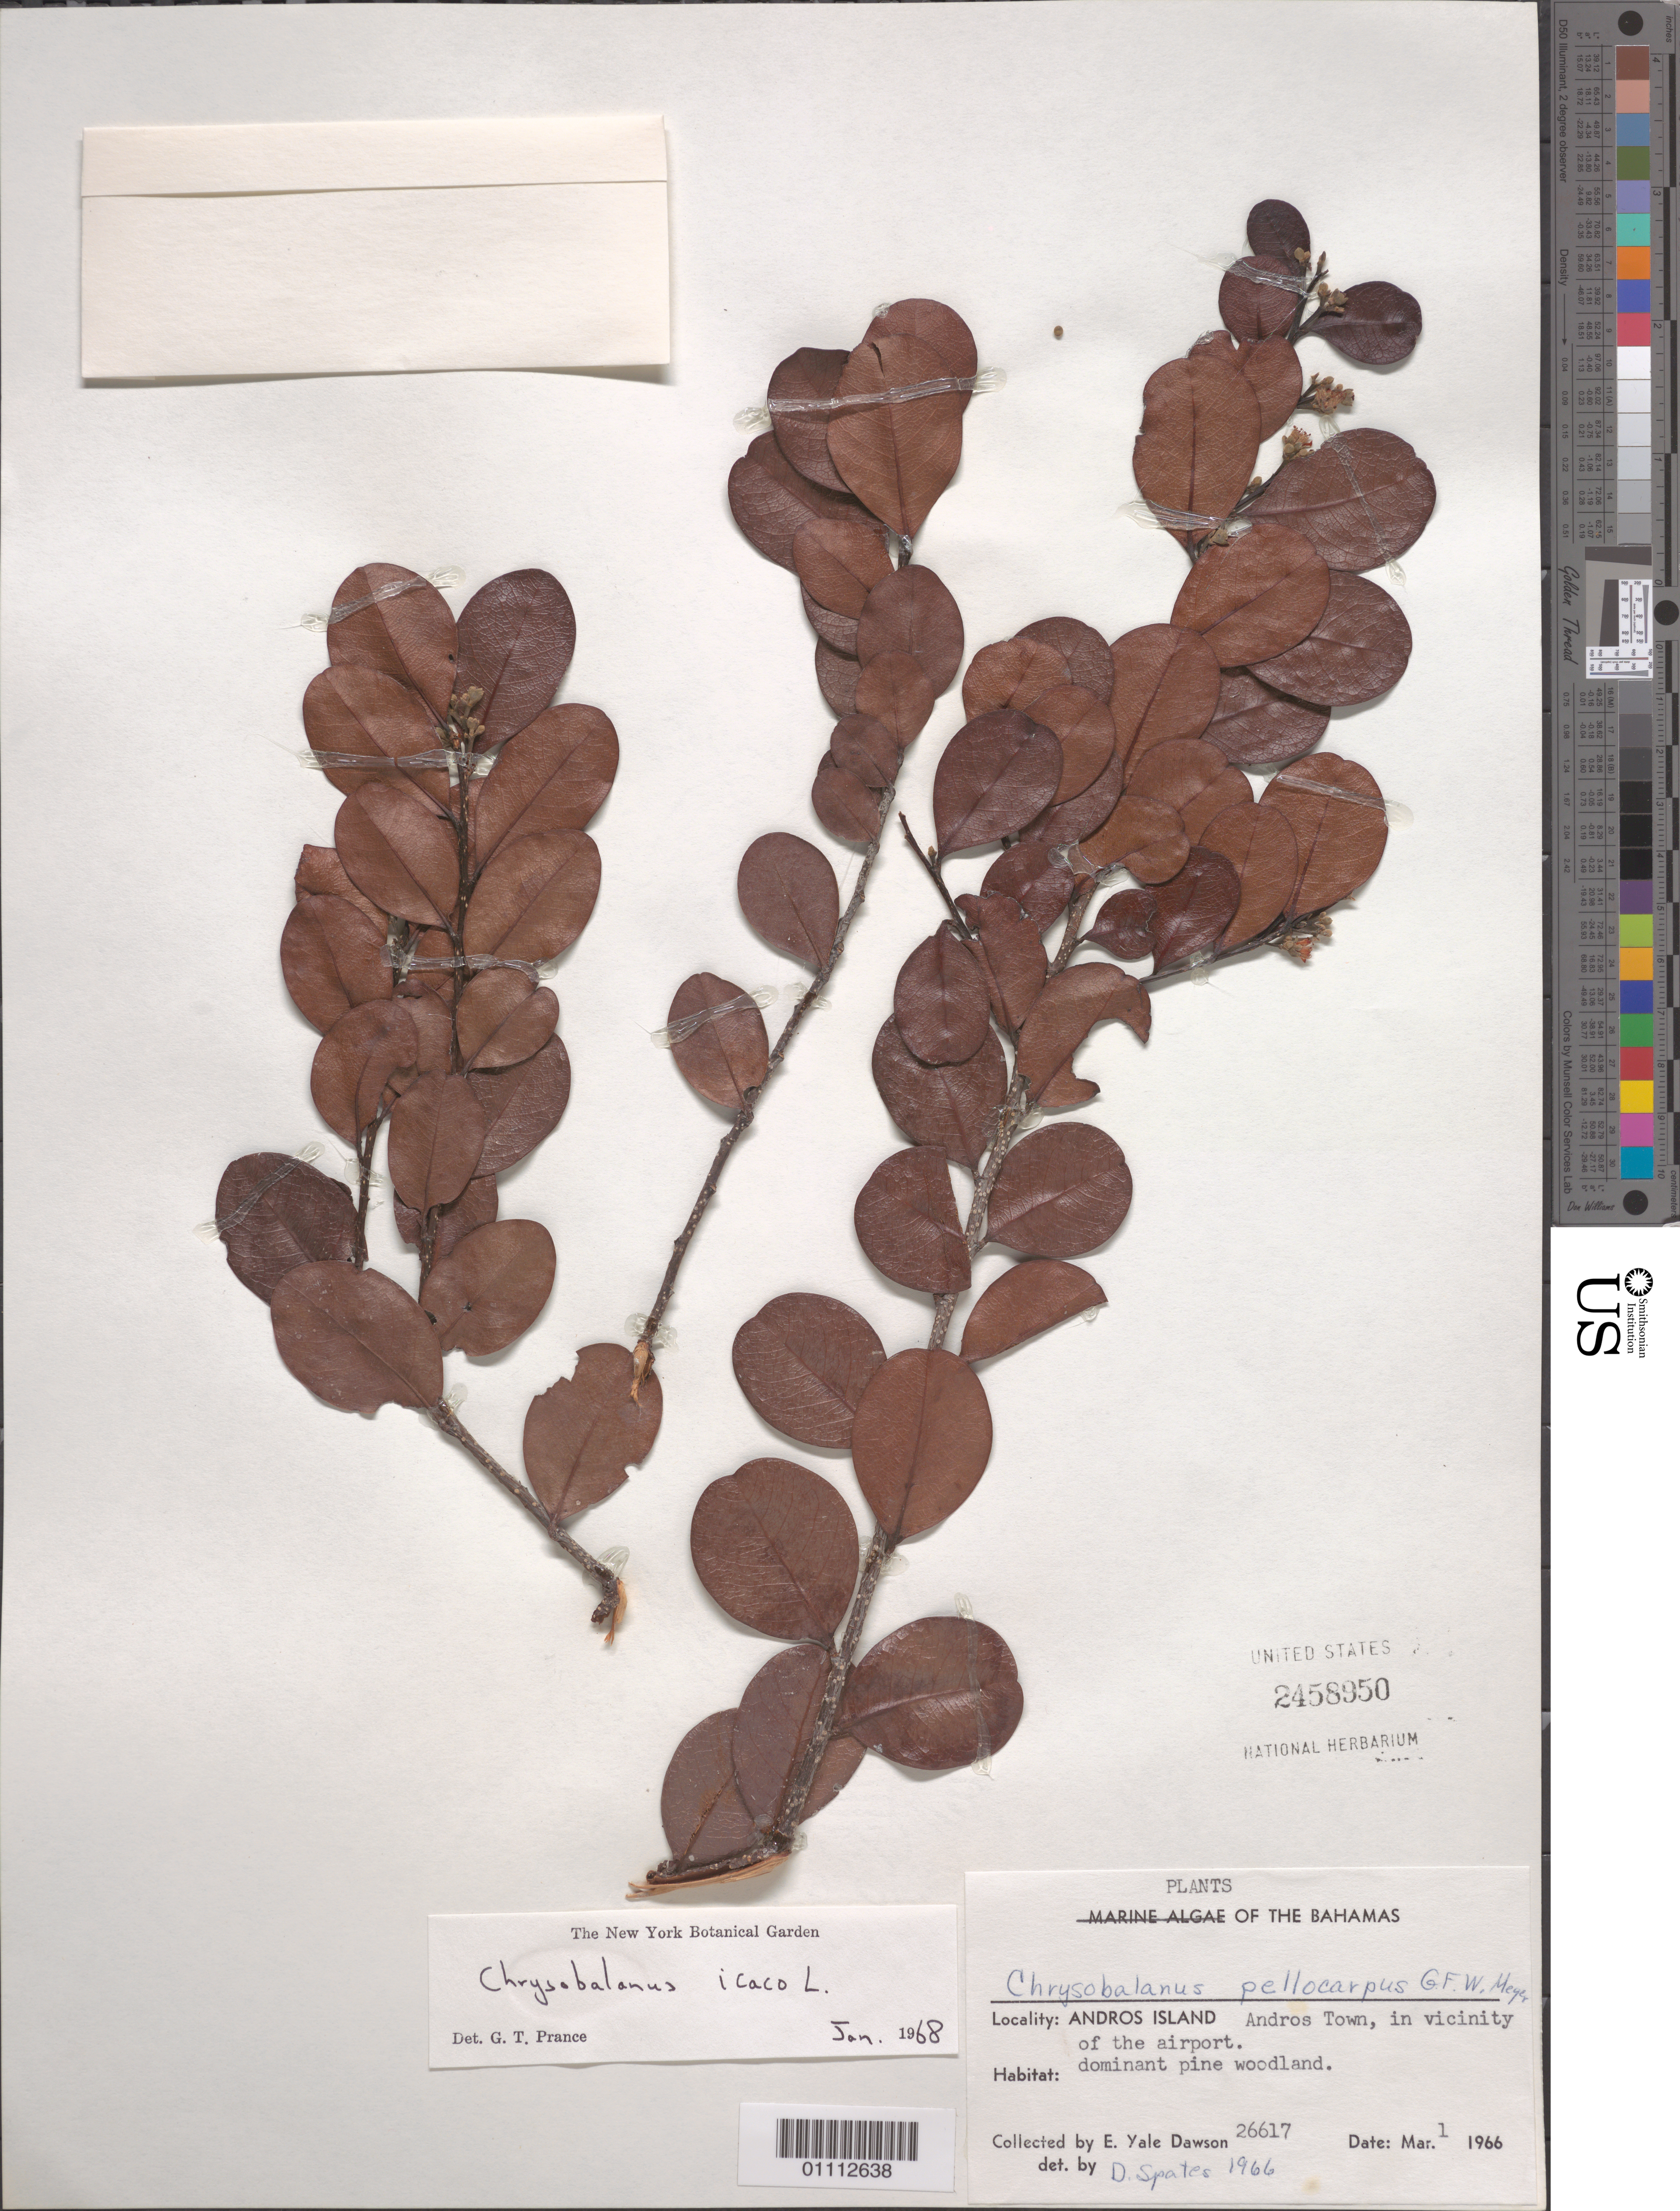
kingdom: Plantae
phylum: Tracheophyta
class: Magnoliopsida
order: Malpighiales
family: Chrysobalanaceae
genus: Chrysobalanus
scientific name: Chrysobalanus icaco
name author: L.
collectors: E. Y. Dawson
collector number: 26617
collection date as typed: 01 Mar 1966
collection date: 1966-03-01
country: Bahamas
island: Andros I.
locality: Andros Town, in vicinity of the airport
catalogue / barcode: US 2458590